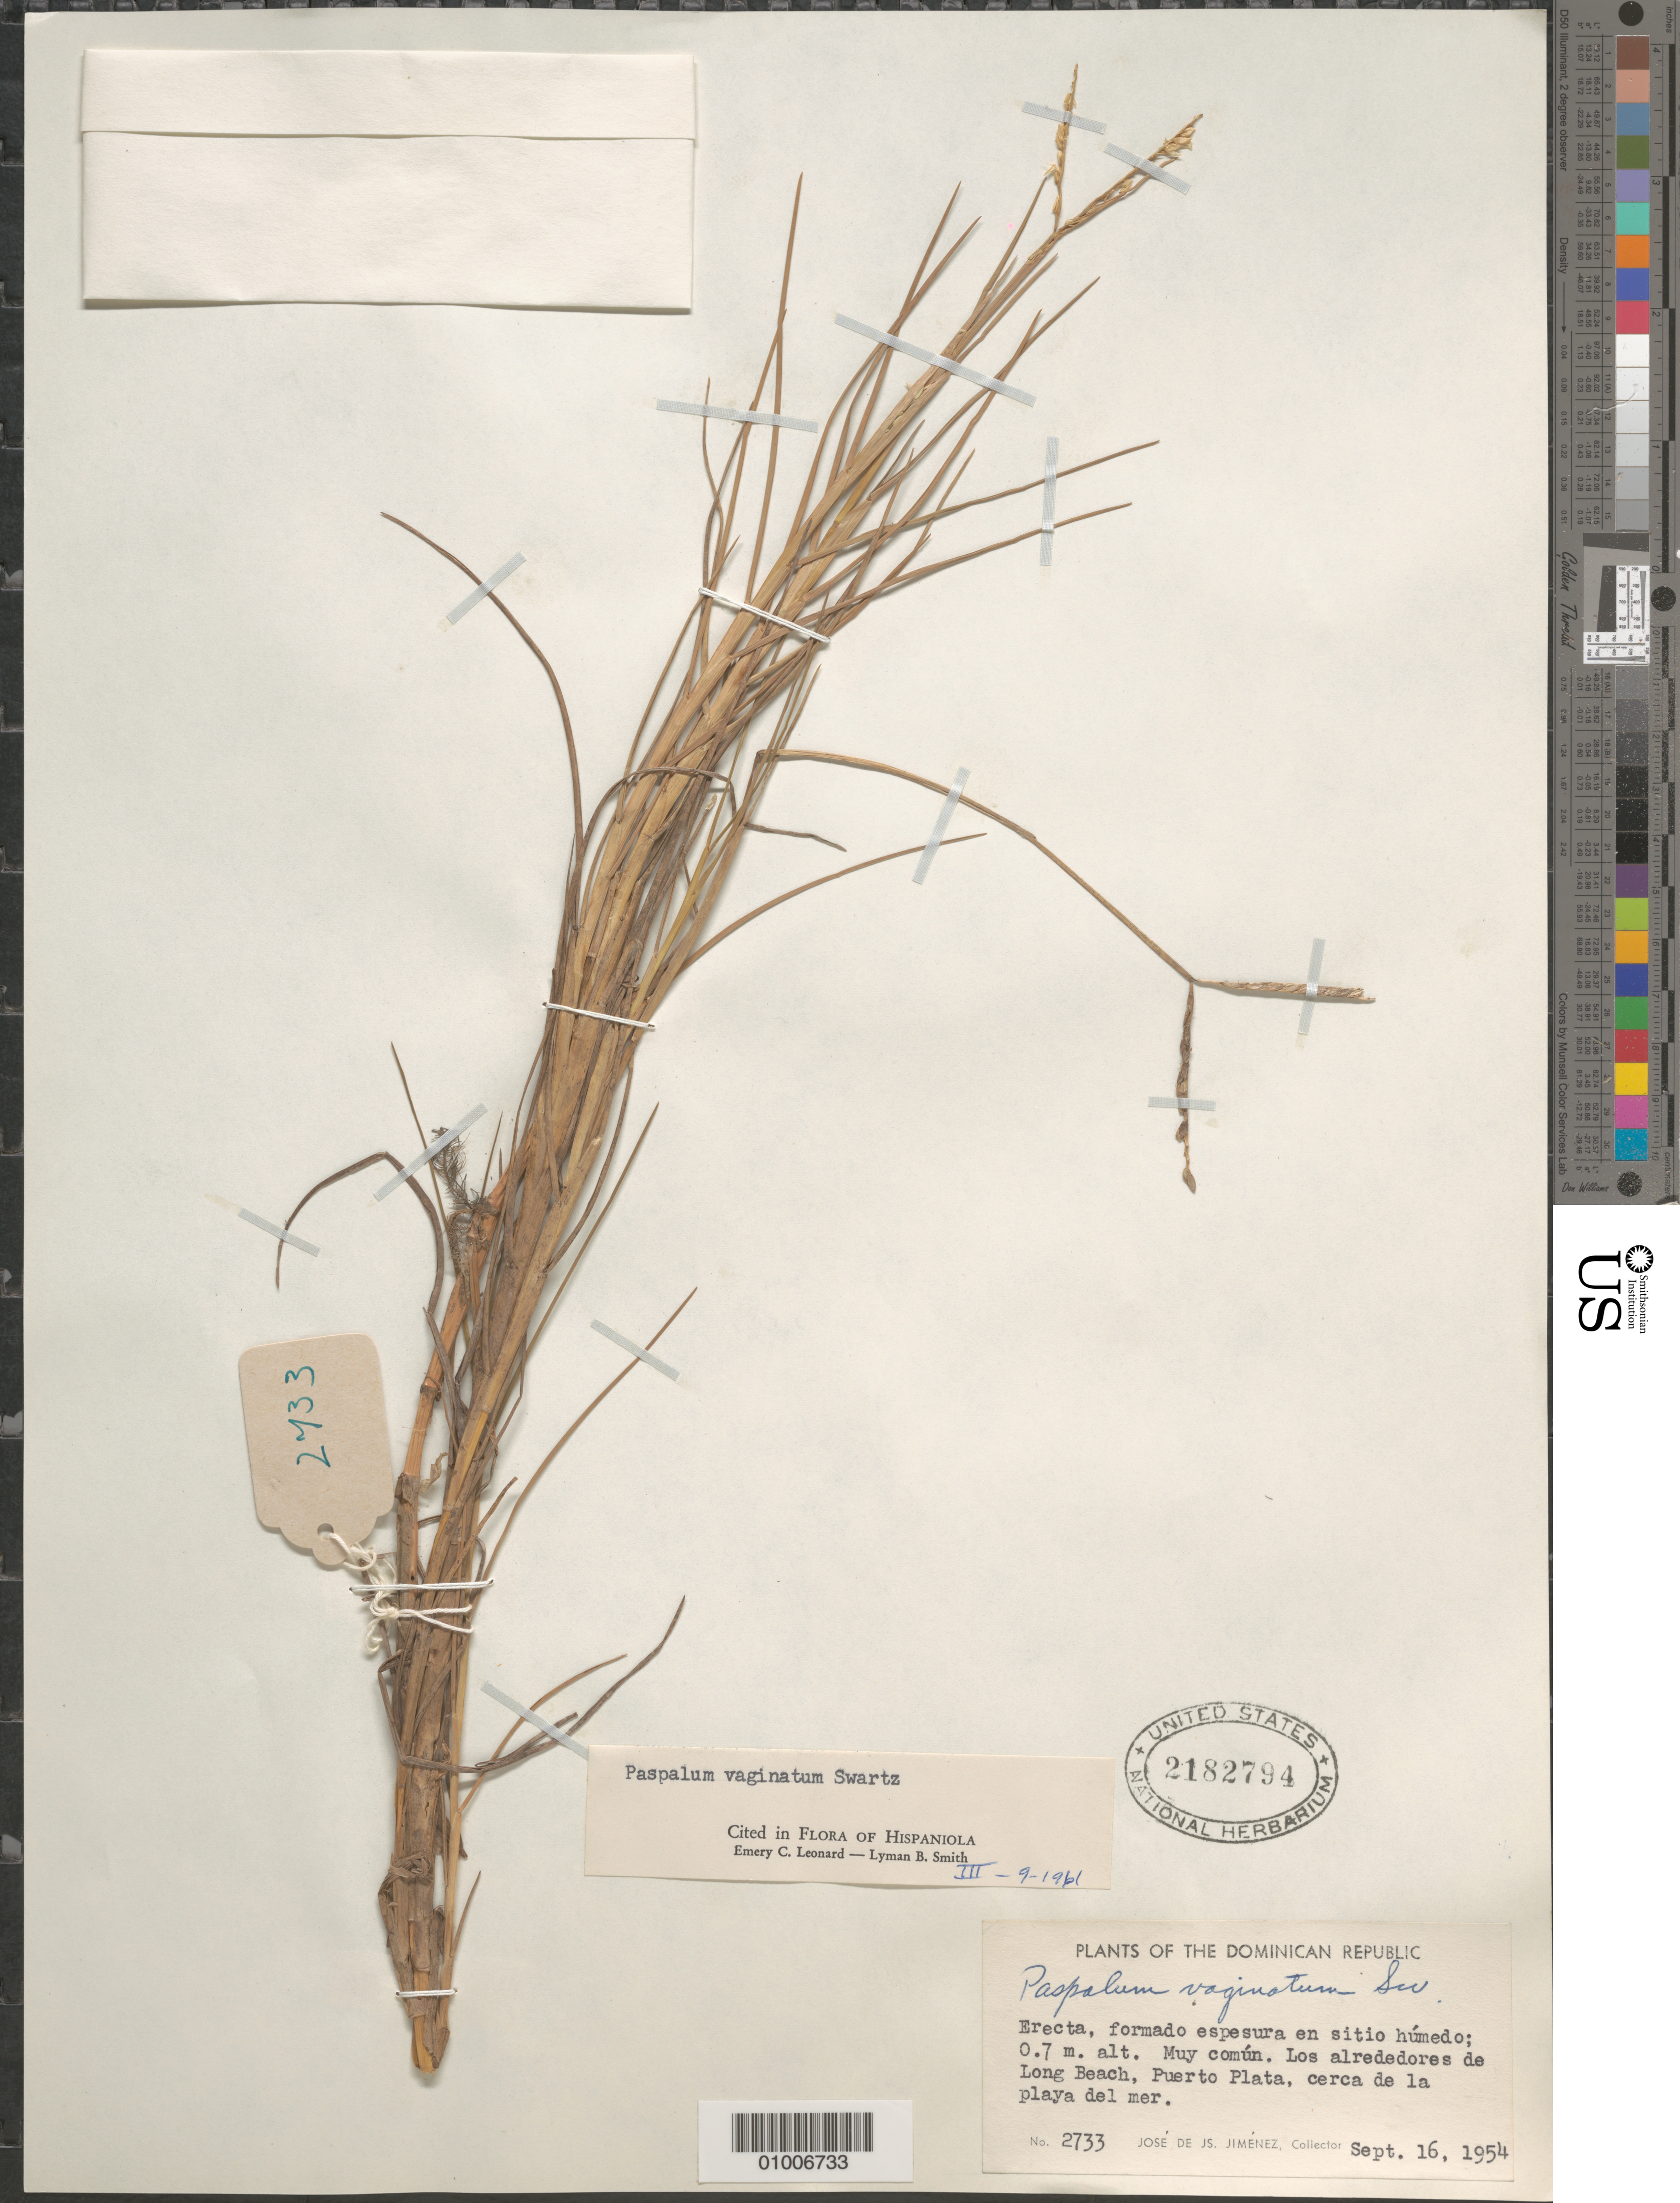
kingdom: Plantae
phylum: Tracheophyta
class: Liliopsida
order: Poales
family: Poaceae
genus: Paspalum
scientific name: Paspalum vaginatum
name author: Sw.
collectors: J. J. Jiménez Almonte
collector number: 2733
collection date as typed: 16 Sep 1954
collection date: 1954-09-16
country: Dominican Republic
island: Hispaniola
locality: Erecta, formado espesura en sitio humedo; Long beach, Puerto Plata.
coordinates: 0 N, 0 E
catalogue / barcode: US 2182794